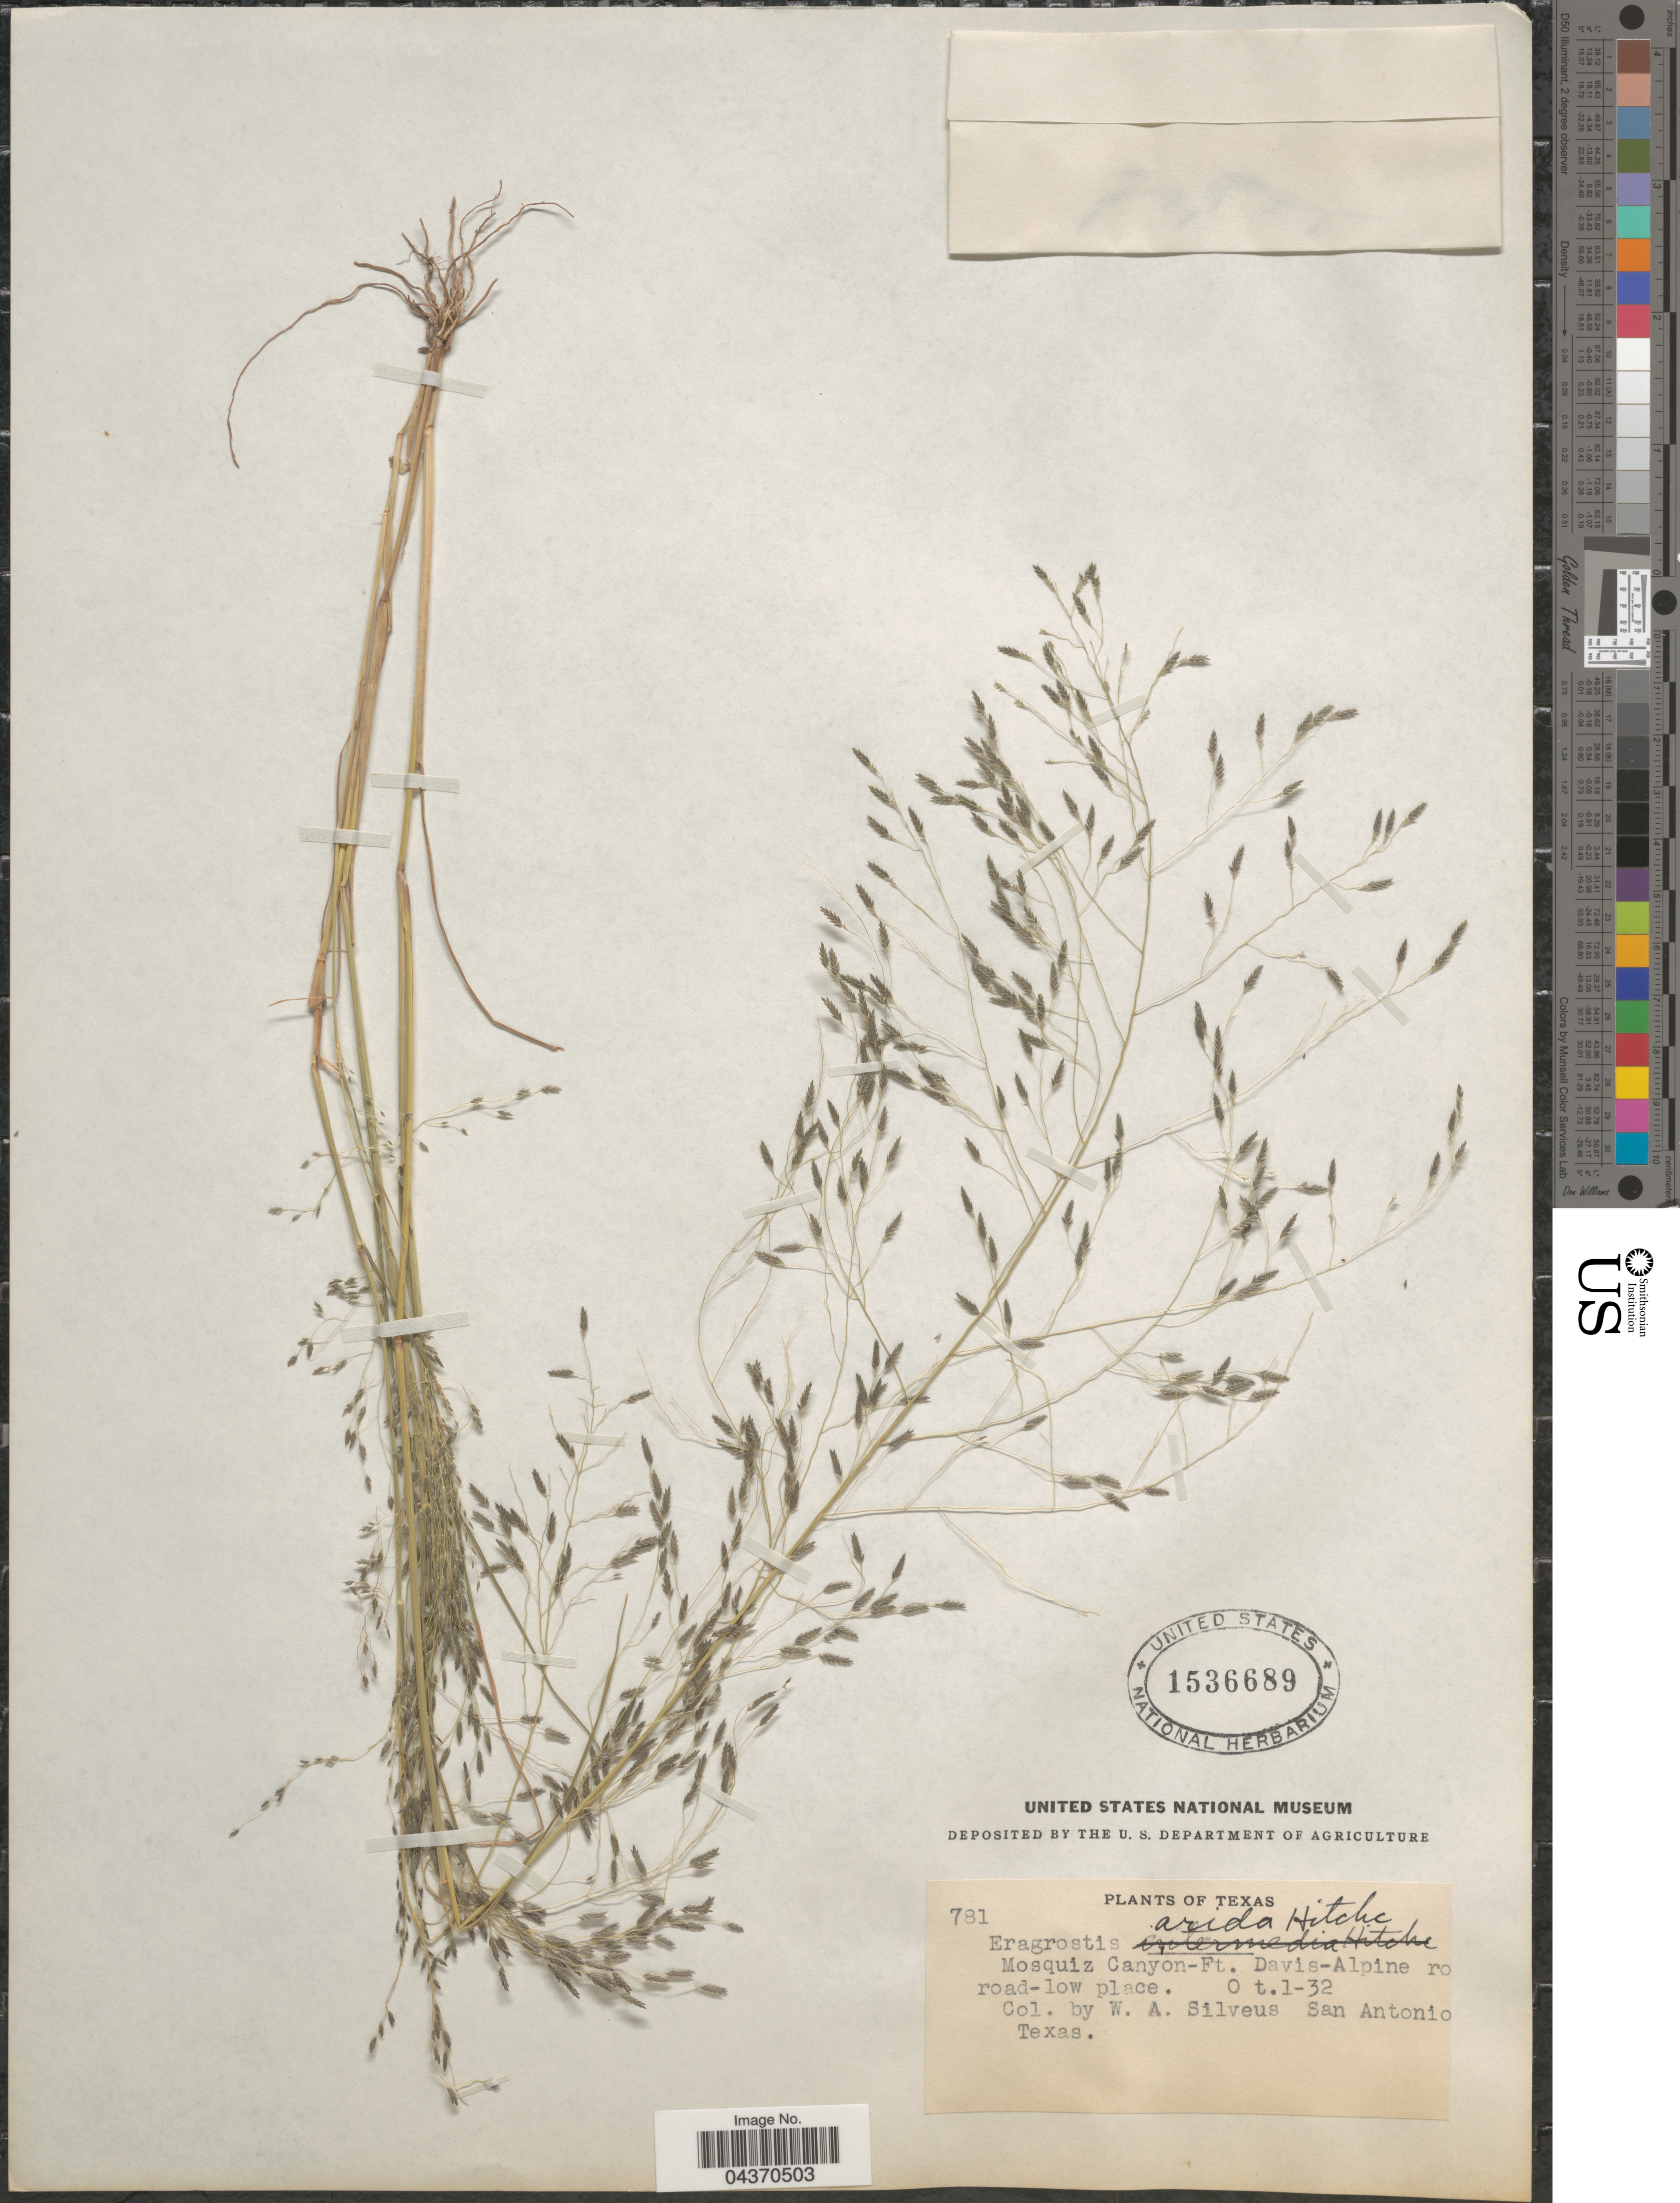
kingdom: Plantae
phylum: Tracheophyta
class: Liliopsida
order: Poales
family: Poaceae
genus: Eragrostis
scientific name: Eragrostis pectinacea var. miserrima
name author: (E. Fourn.) Reeder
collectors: W. Silveus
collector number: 781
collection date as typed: Transcribed d/m/y: 1/10/32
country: United States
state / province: Texas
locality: Mosquiz Canyon-Ft. Davis - Alpine road-low place.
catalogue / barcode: US 1536689